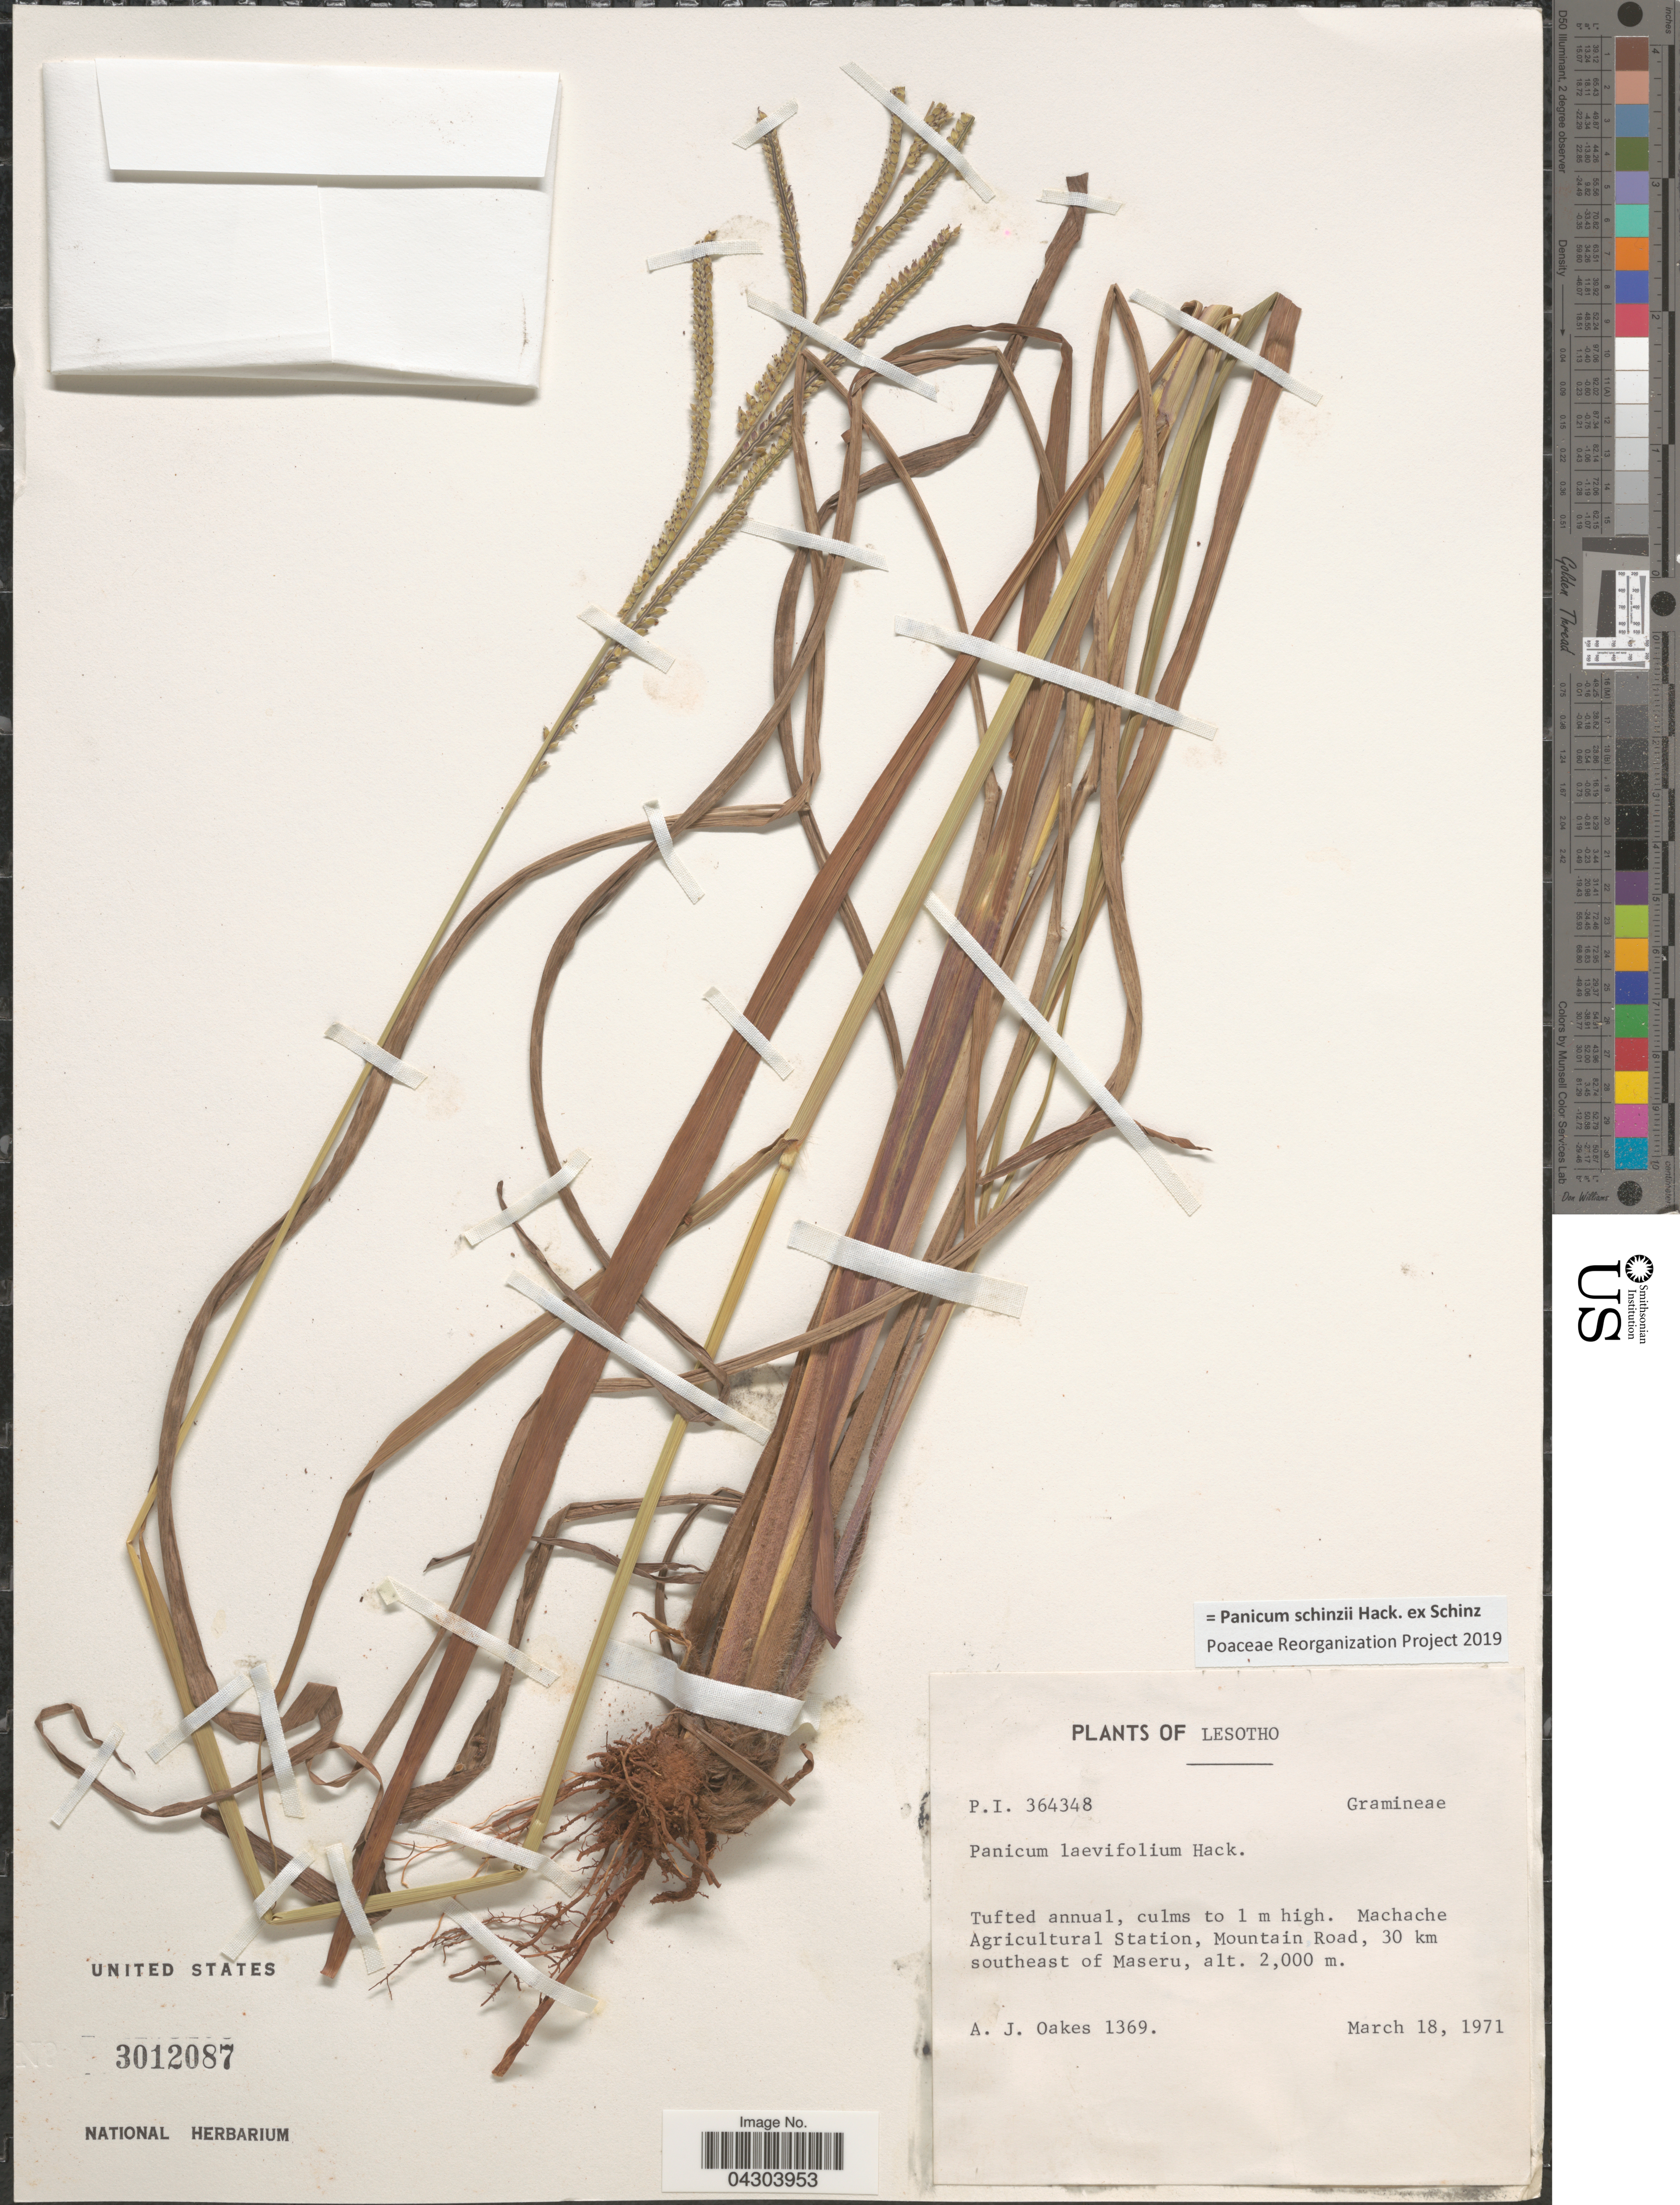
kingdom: Plantae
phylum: Tracheophyta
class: Liliopsida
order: Poales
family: Poaceae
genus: Panicum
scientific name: Panicum schinzii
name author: Hack. ex Schinz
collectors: A. Oakes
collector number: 1369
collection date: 1971-03-18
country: Lesotho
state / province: Maseru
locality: Machache Agricultural Station, Mountain Road, 30 km southeast of Maseru.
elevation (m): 2000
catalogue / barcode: US 3012087